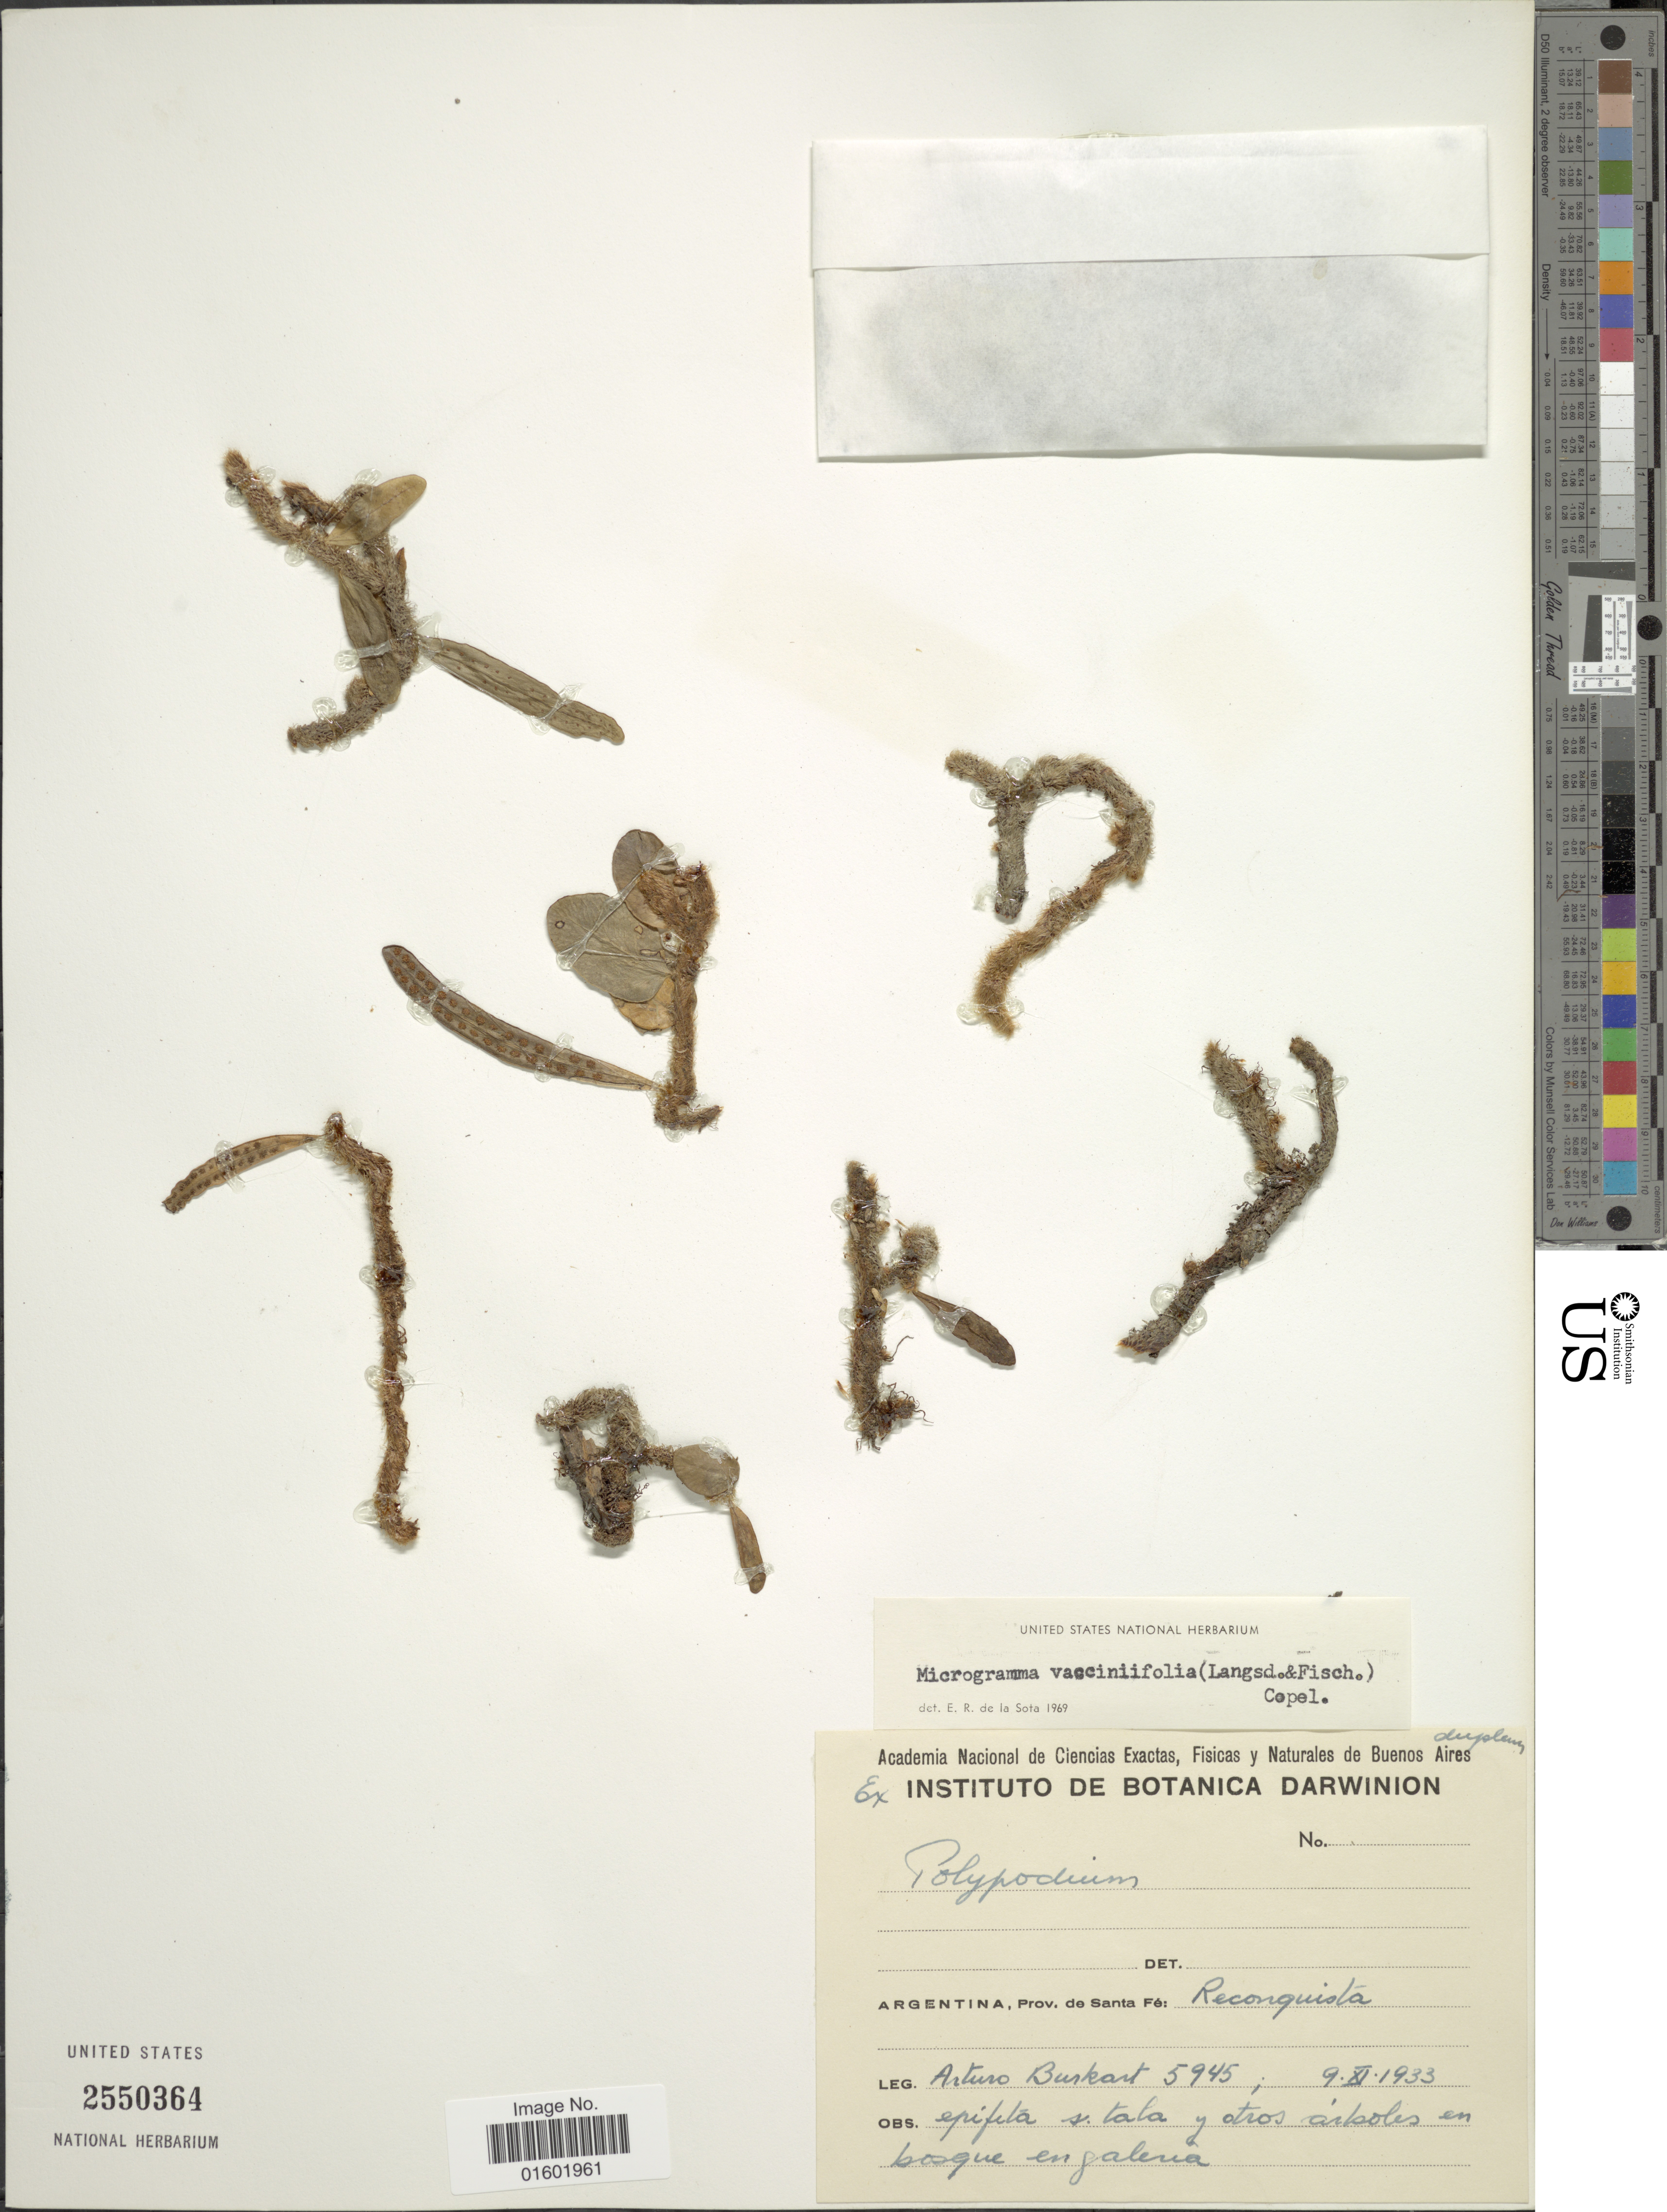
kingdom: Plantae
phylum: Tracheophyta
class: Polypodiopsida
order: Polypodiales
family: Polypodiaceae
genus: Microgramma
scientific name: Microgramma vaccinifolia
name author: (Langsd. & Fisch.) Copel.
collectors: A. E. Burkart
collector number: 5945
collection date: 1933-11-09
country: Argentina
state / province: Santa Fe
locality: Reconquista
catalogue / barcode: US 2550364